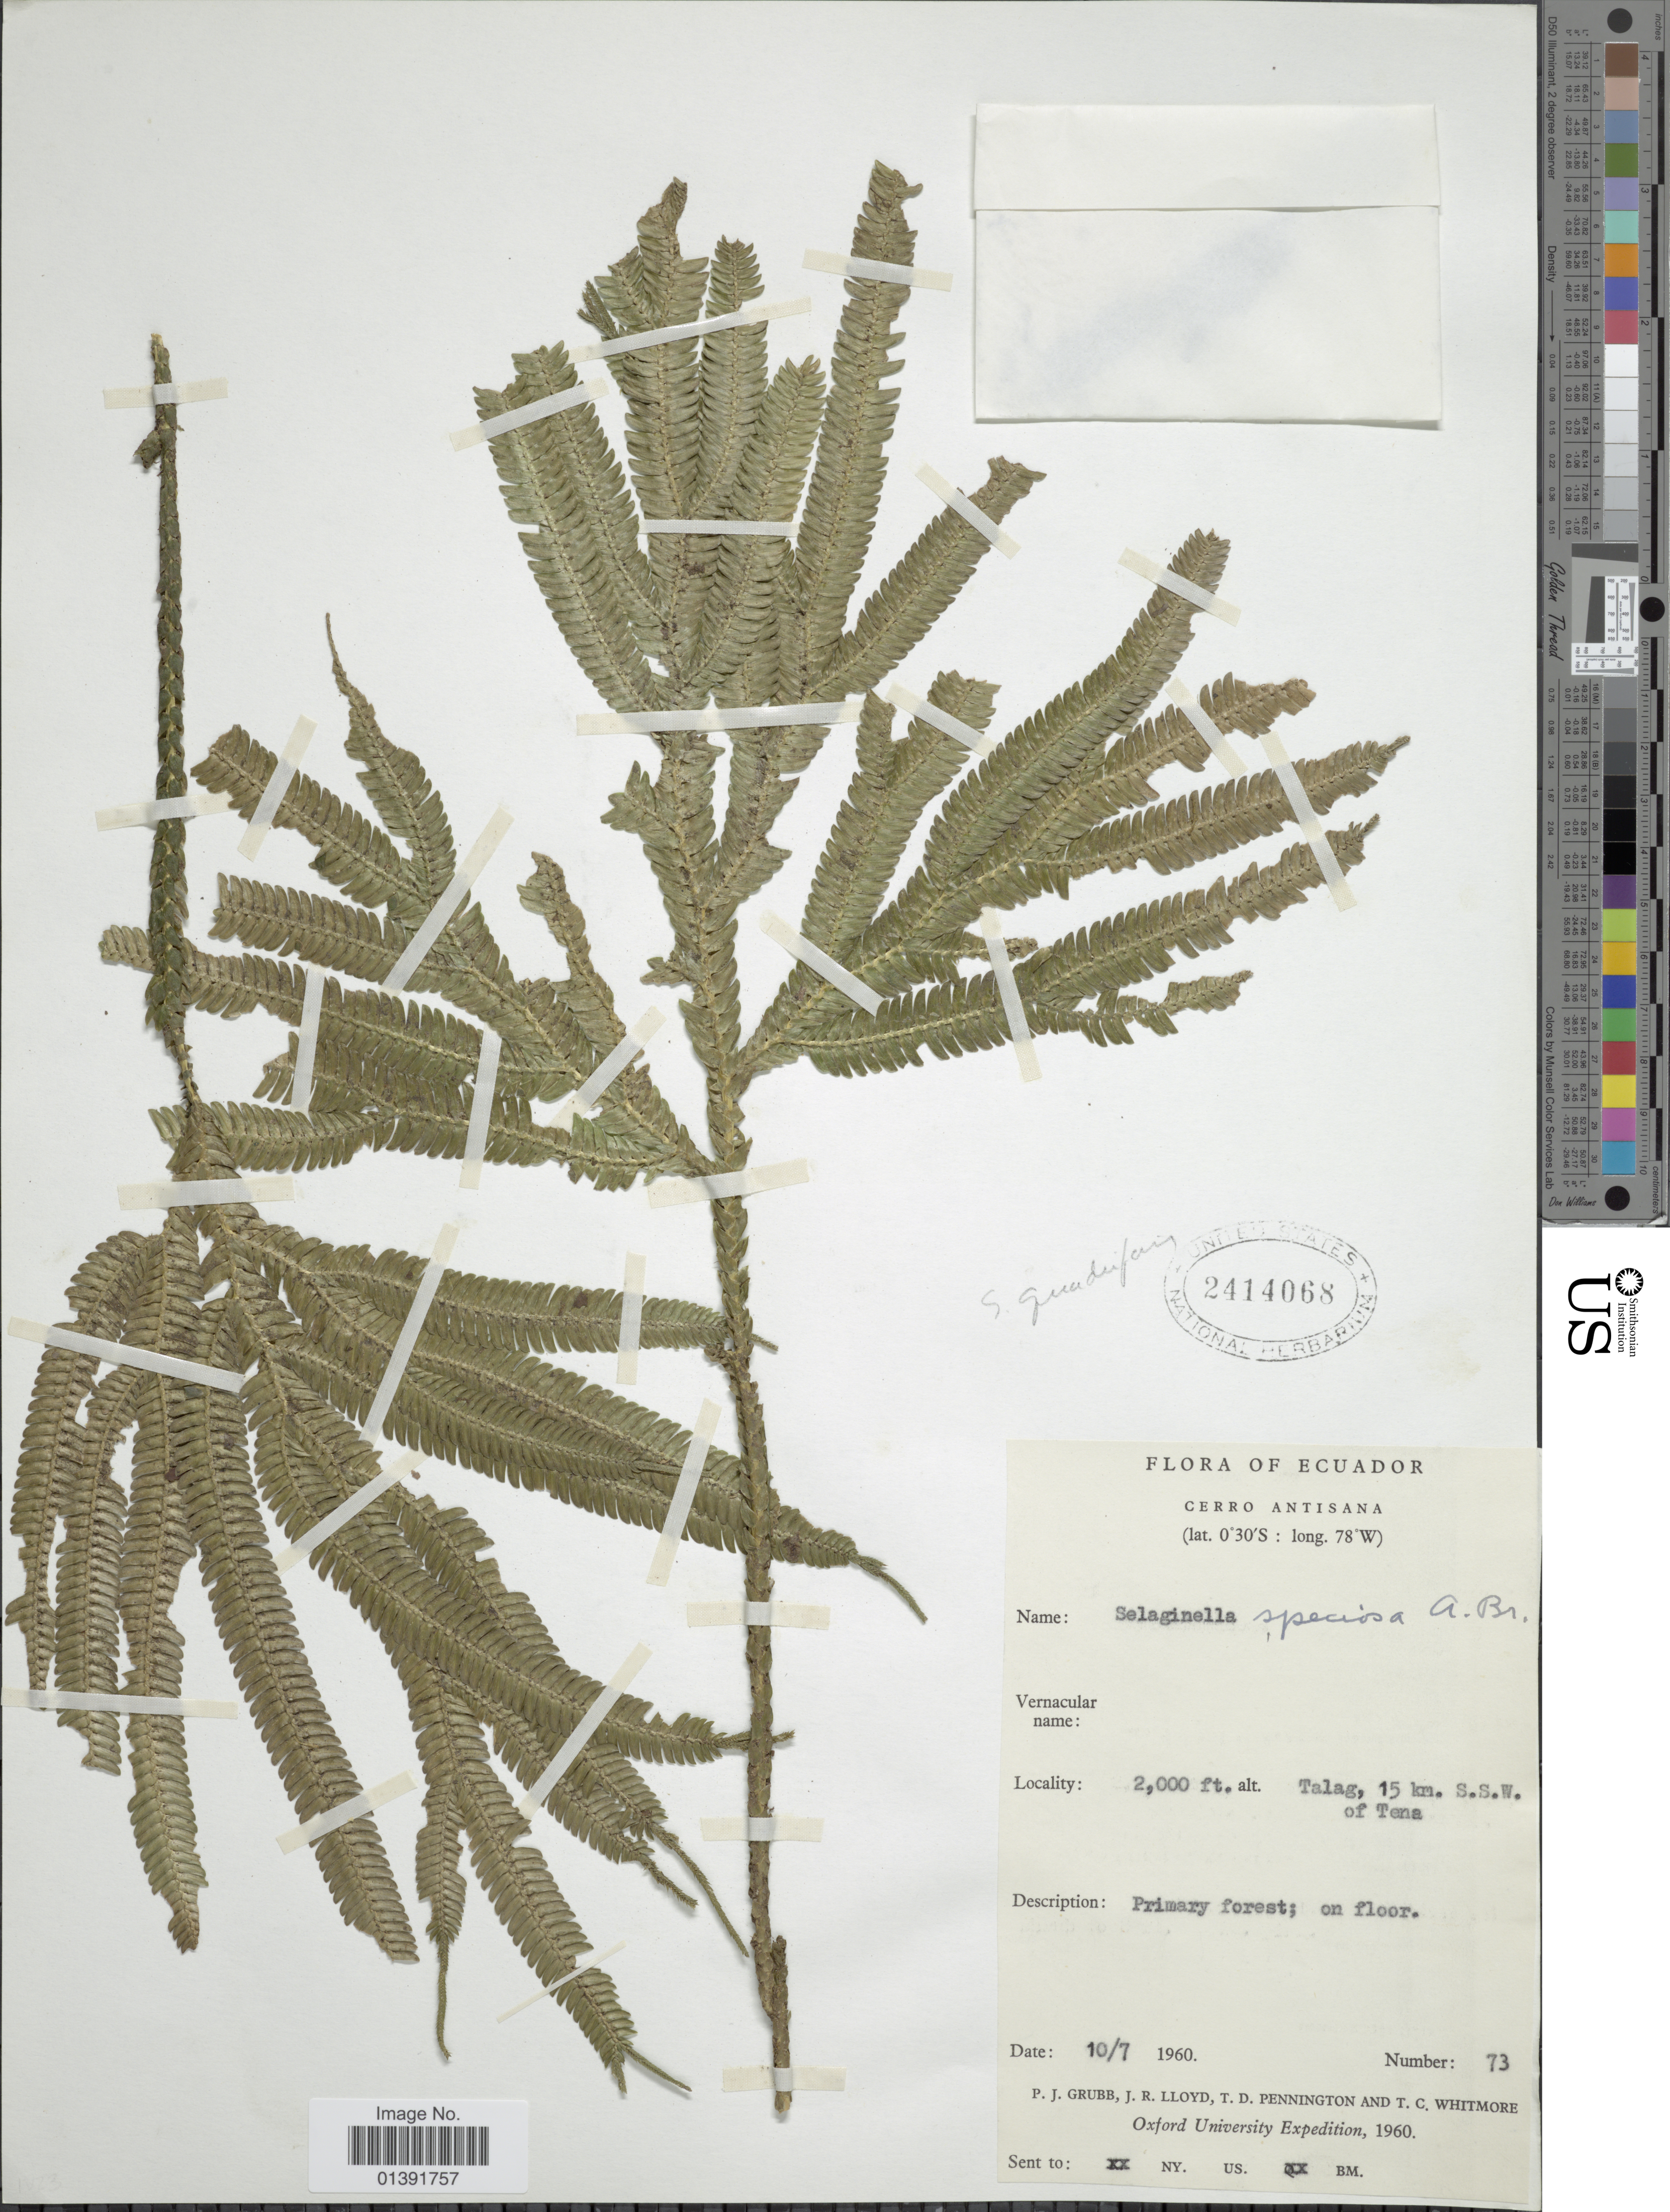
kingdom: Plantae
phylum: Tracheophyta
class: Lycopodiopsida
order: Selaginellales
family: Selaginellaceae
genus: Selaginella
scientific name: Selaginella speciosa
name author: A. Braun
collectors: P. J. Grubb, J. R. Lloyd, T. D. Pennington & T. C. Whitmore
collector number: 73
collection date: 1960-07-10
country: Ecuador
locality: Cerro Antisana, Talag, 15 km SSW of Tena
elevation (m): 610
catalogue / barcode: US 2414068